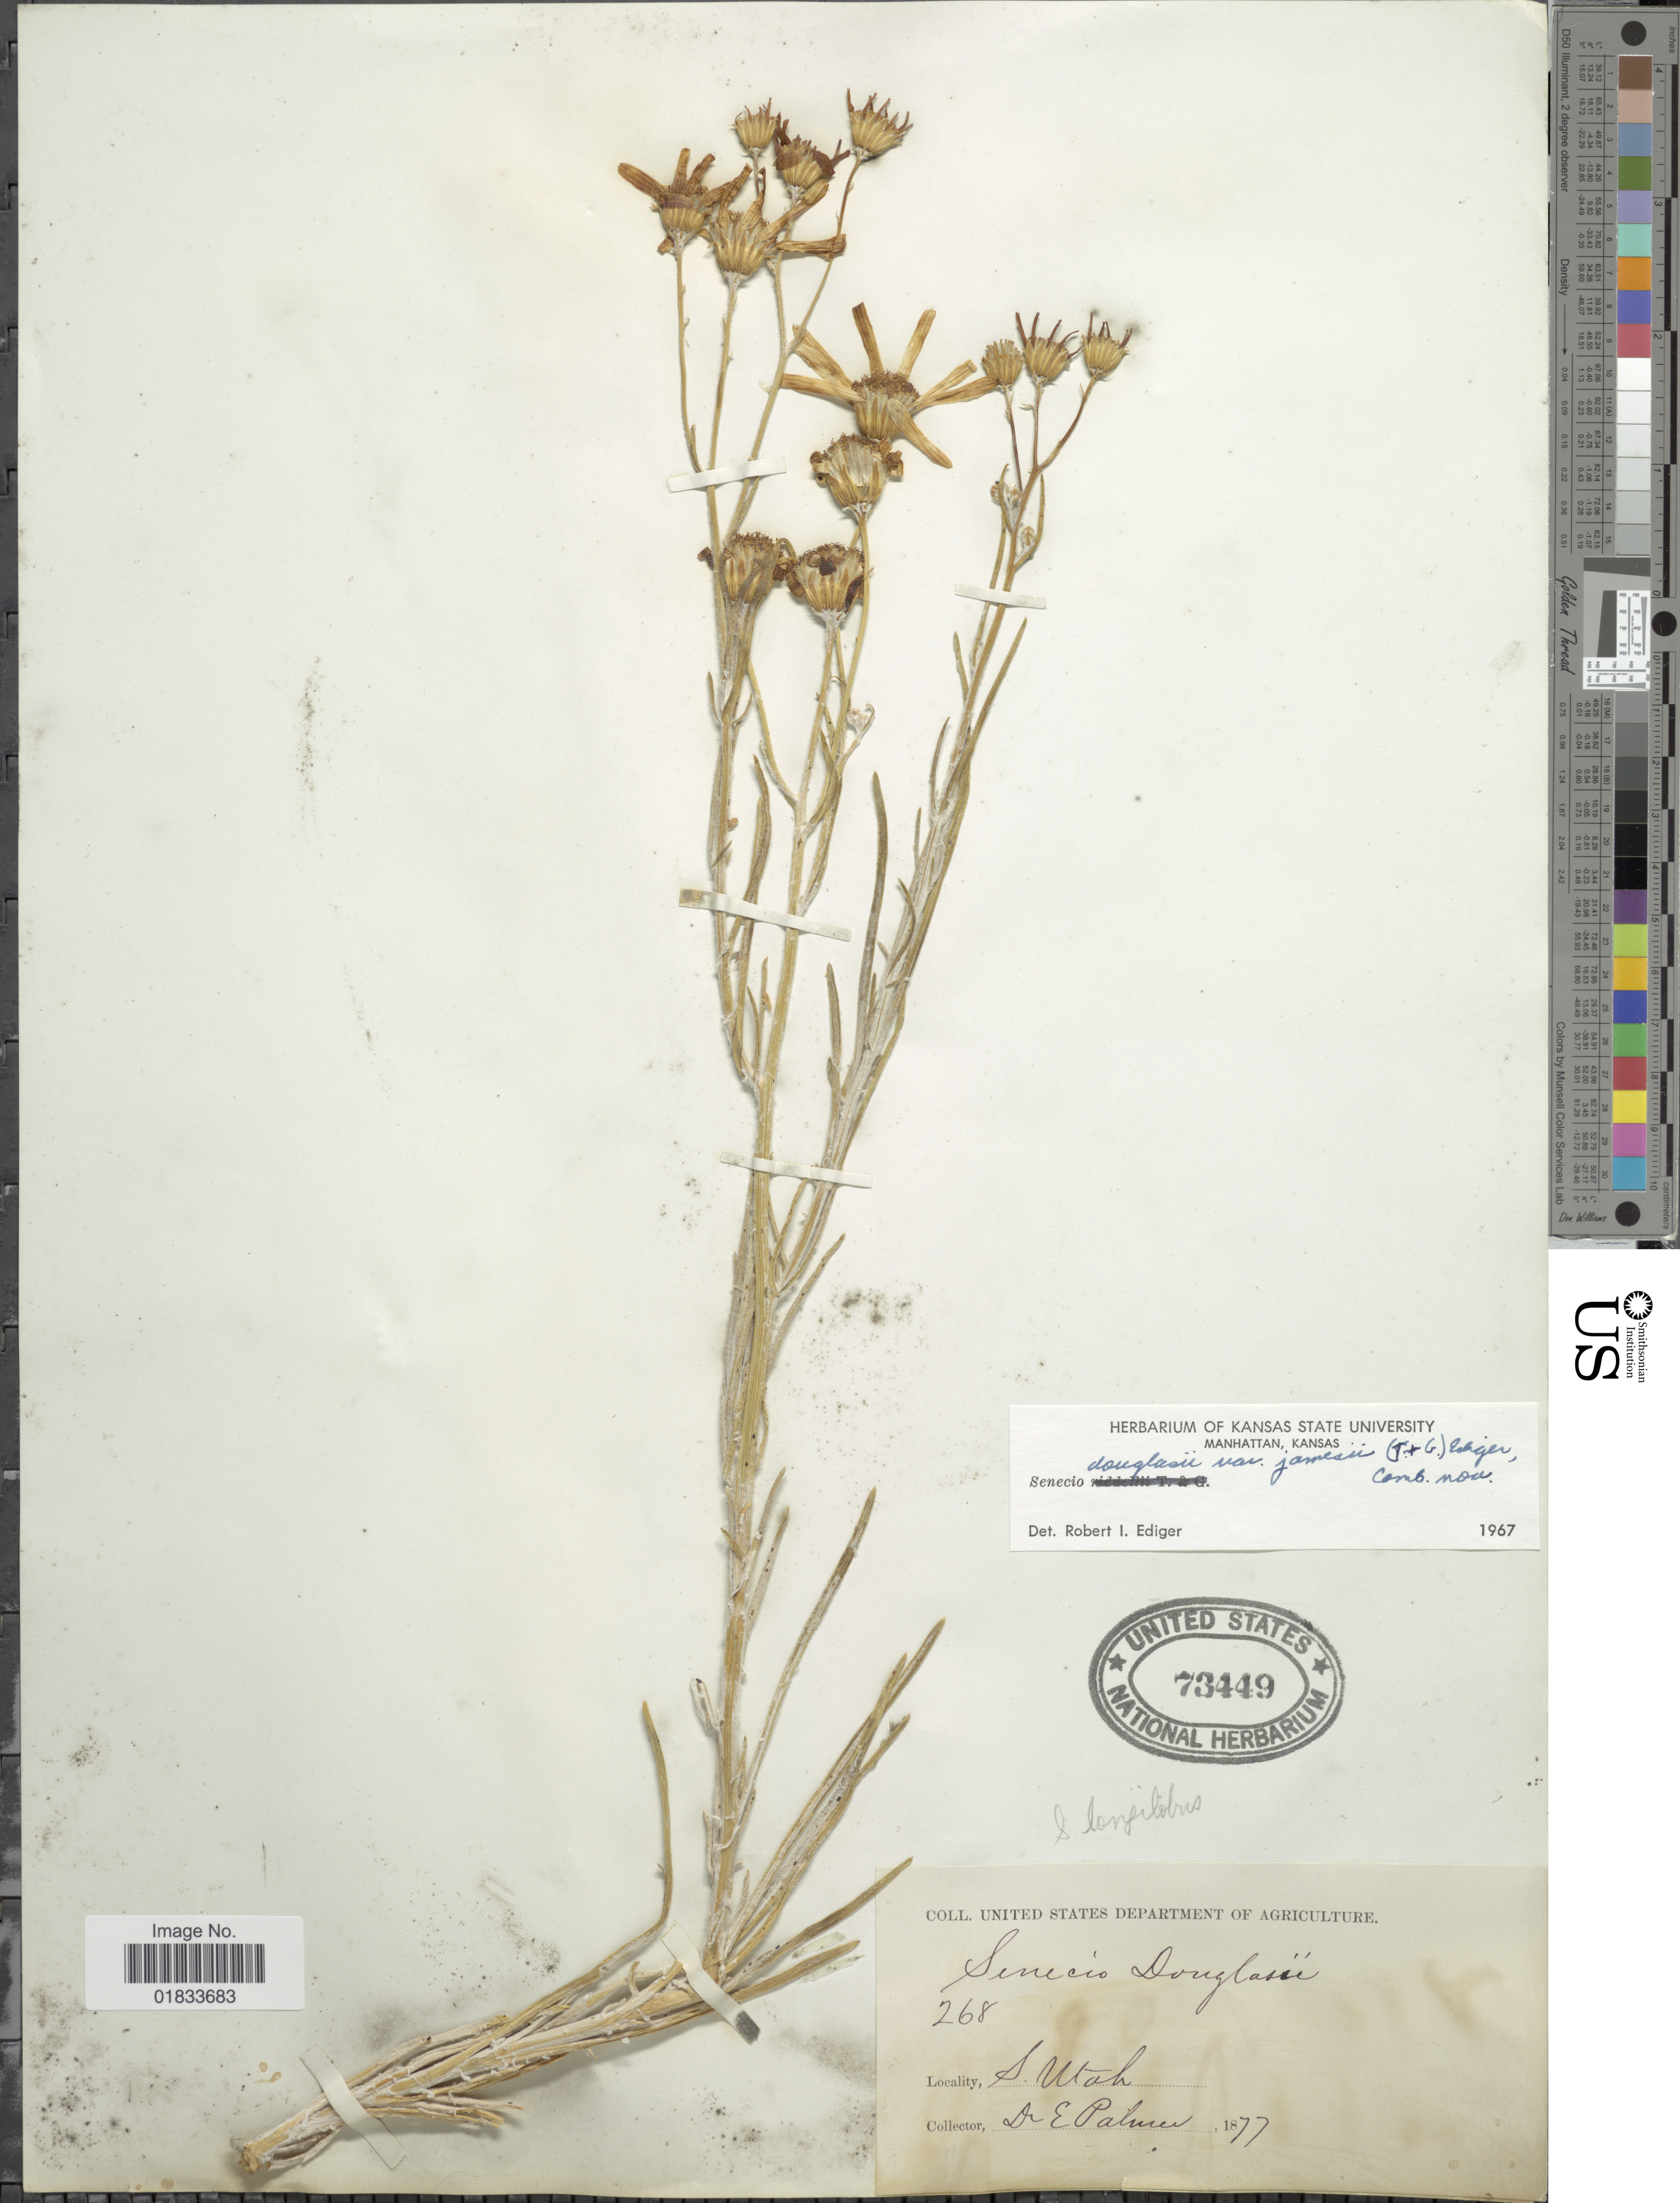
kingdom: Plantae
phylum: Tracheophyta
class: Magnoliopsida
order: Asterales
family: Asteraceae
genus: Senecio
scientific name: Senecio flaccidus var. flaccidus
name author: Less.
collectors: E. Palmer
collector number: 268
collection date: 1877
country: United States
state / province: Utah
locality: S. Utah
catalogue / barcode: US 73449